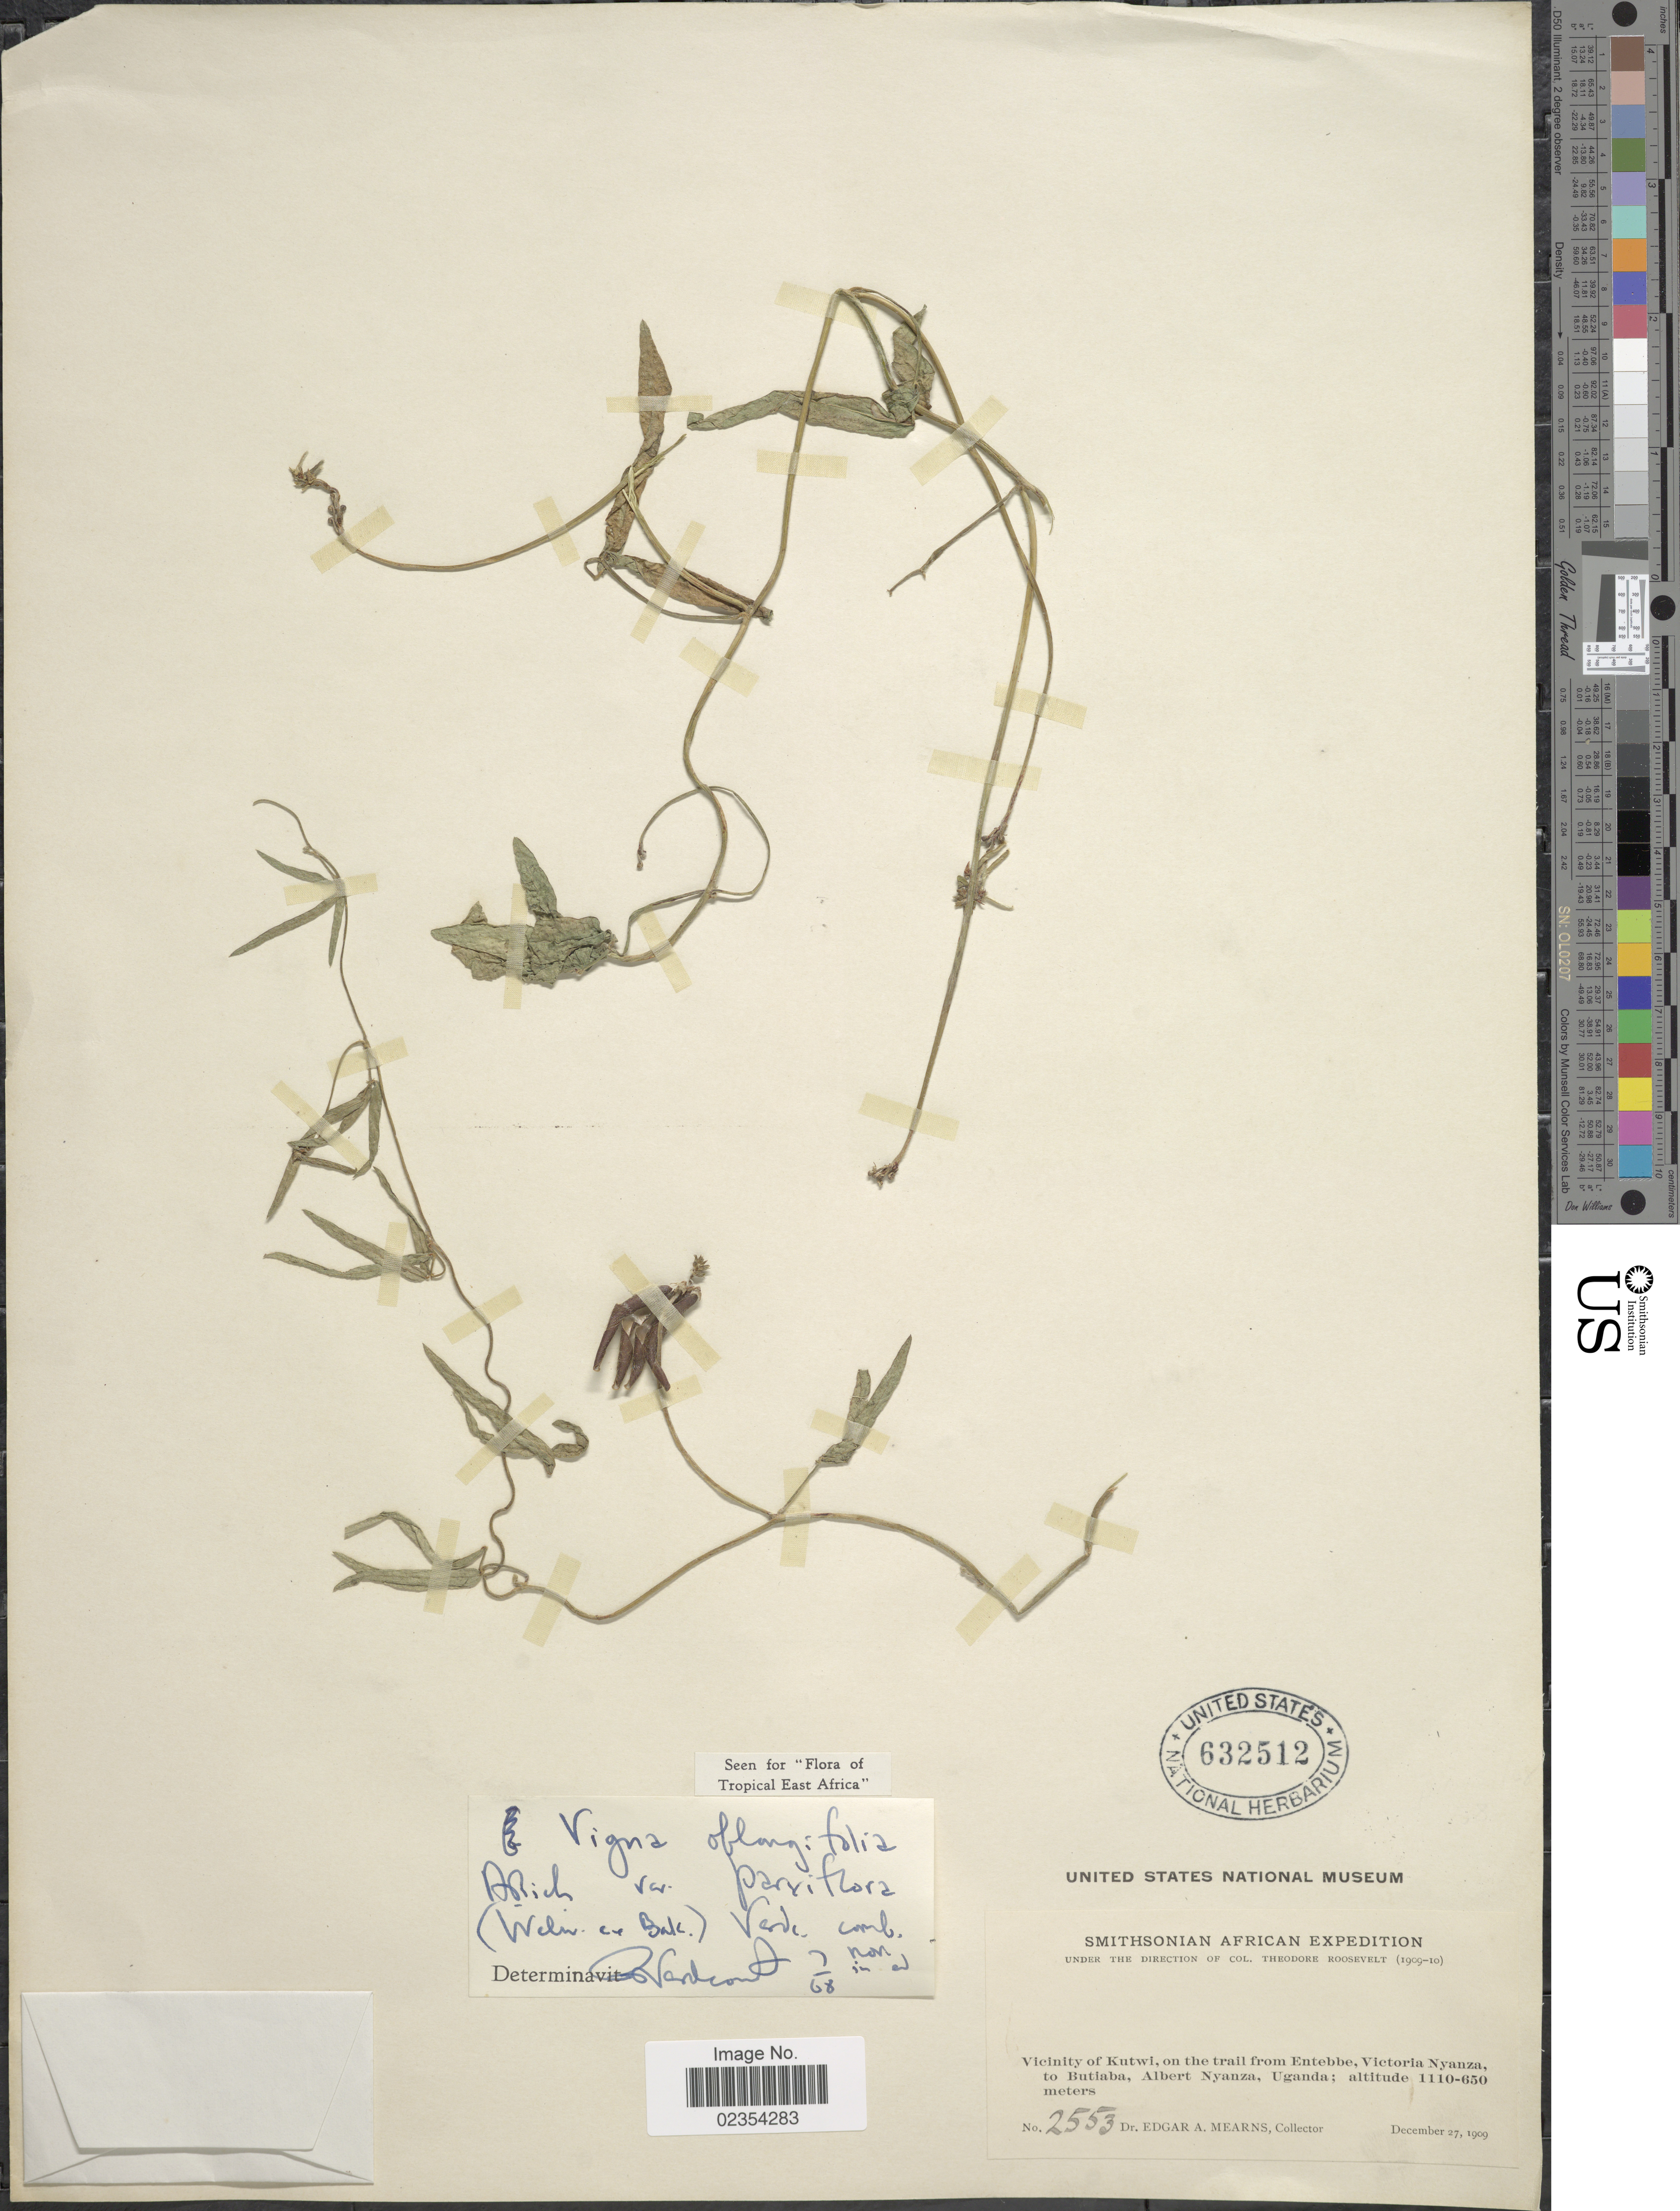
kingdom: Plantae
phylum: Tracheophyta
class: Magnoliopsida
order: Fabales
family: Fabaceae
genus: Vigna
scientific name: Vigna oblongifolia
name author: A. Rich.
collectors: E. A. Mearns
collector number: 2553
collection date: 1909-12-27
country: Uganda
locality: Vicinity of Kutwi, on the trail from Entebbe, Victoria Nyanza, to Butiaba, Albert Nyanza.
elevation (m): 650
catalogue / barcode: US 632512